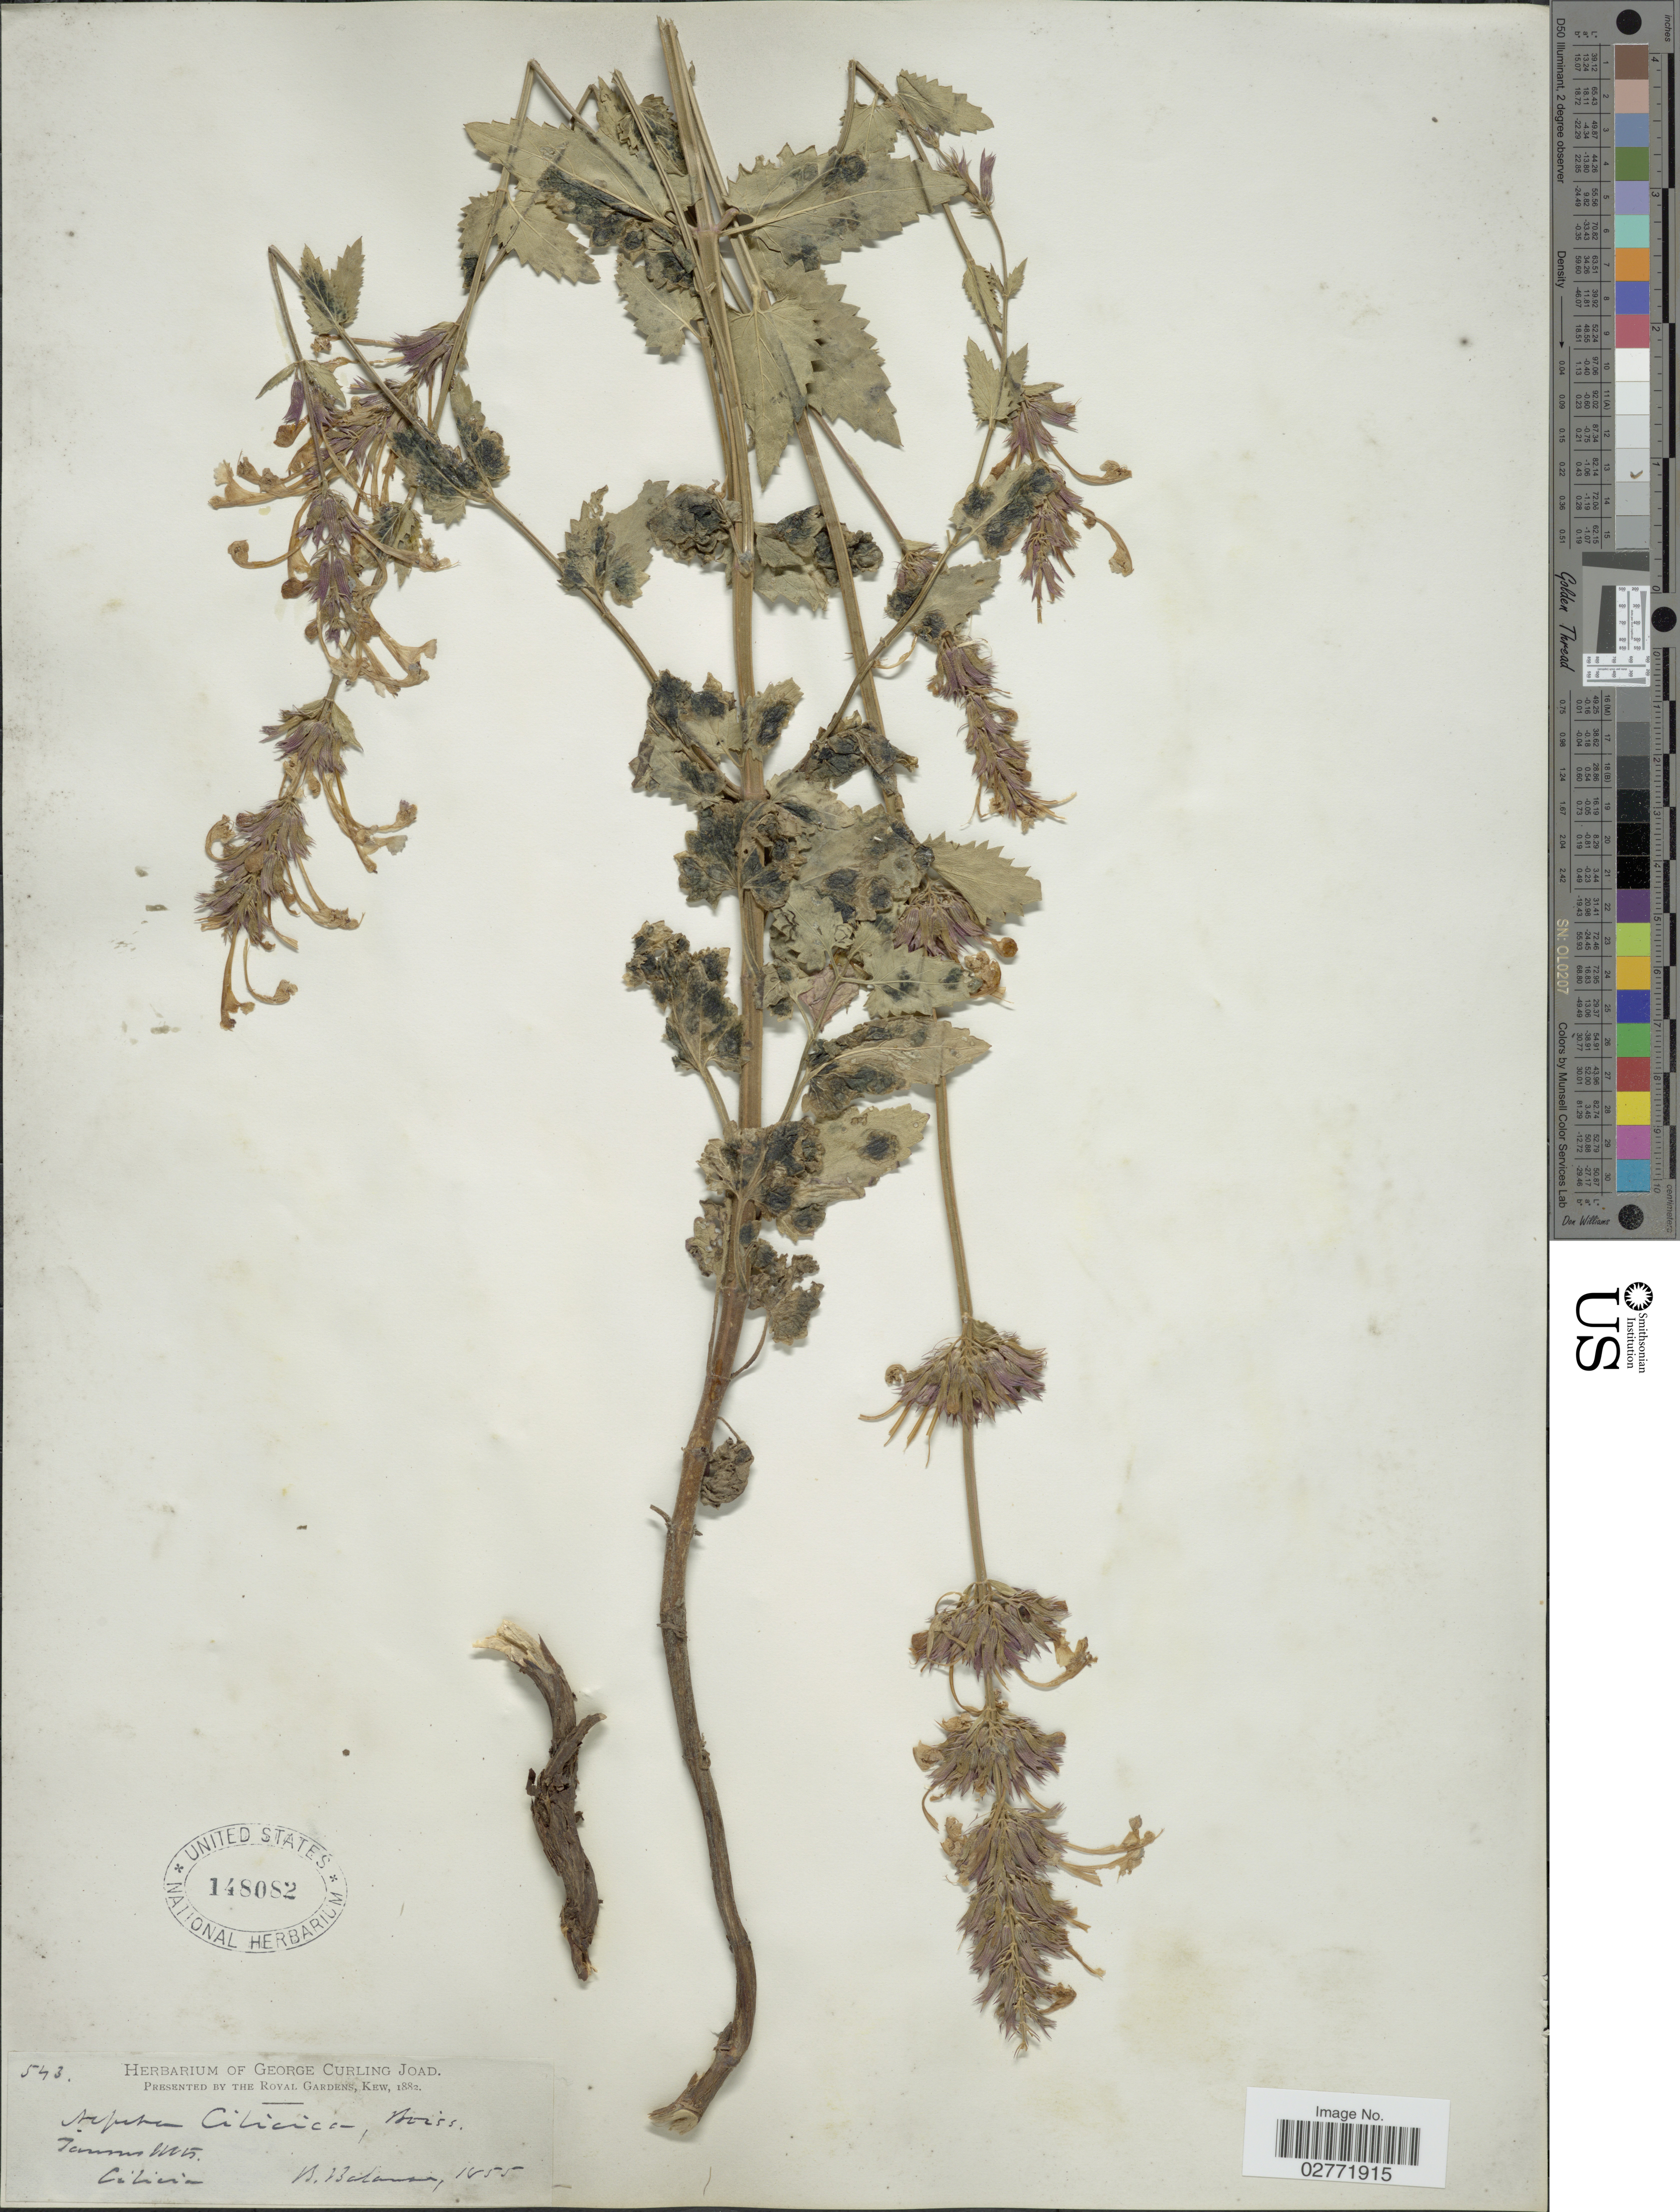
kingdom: Plantae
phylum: Tracheophyta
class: Magnoliopsida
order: Lamiales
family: Lamiaceae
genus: Nepeta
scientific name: Nepeta cilicica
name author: Boiss. ex Benth.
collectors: B. Balansa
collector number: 543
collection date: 1855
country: Turkey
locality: Tamman Mts., Cilicia.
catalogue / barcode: US 148082